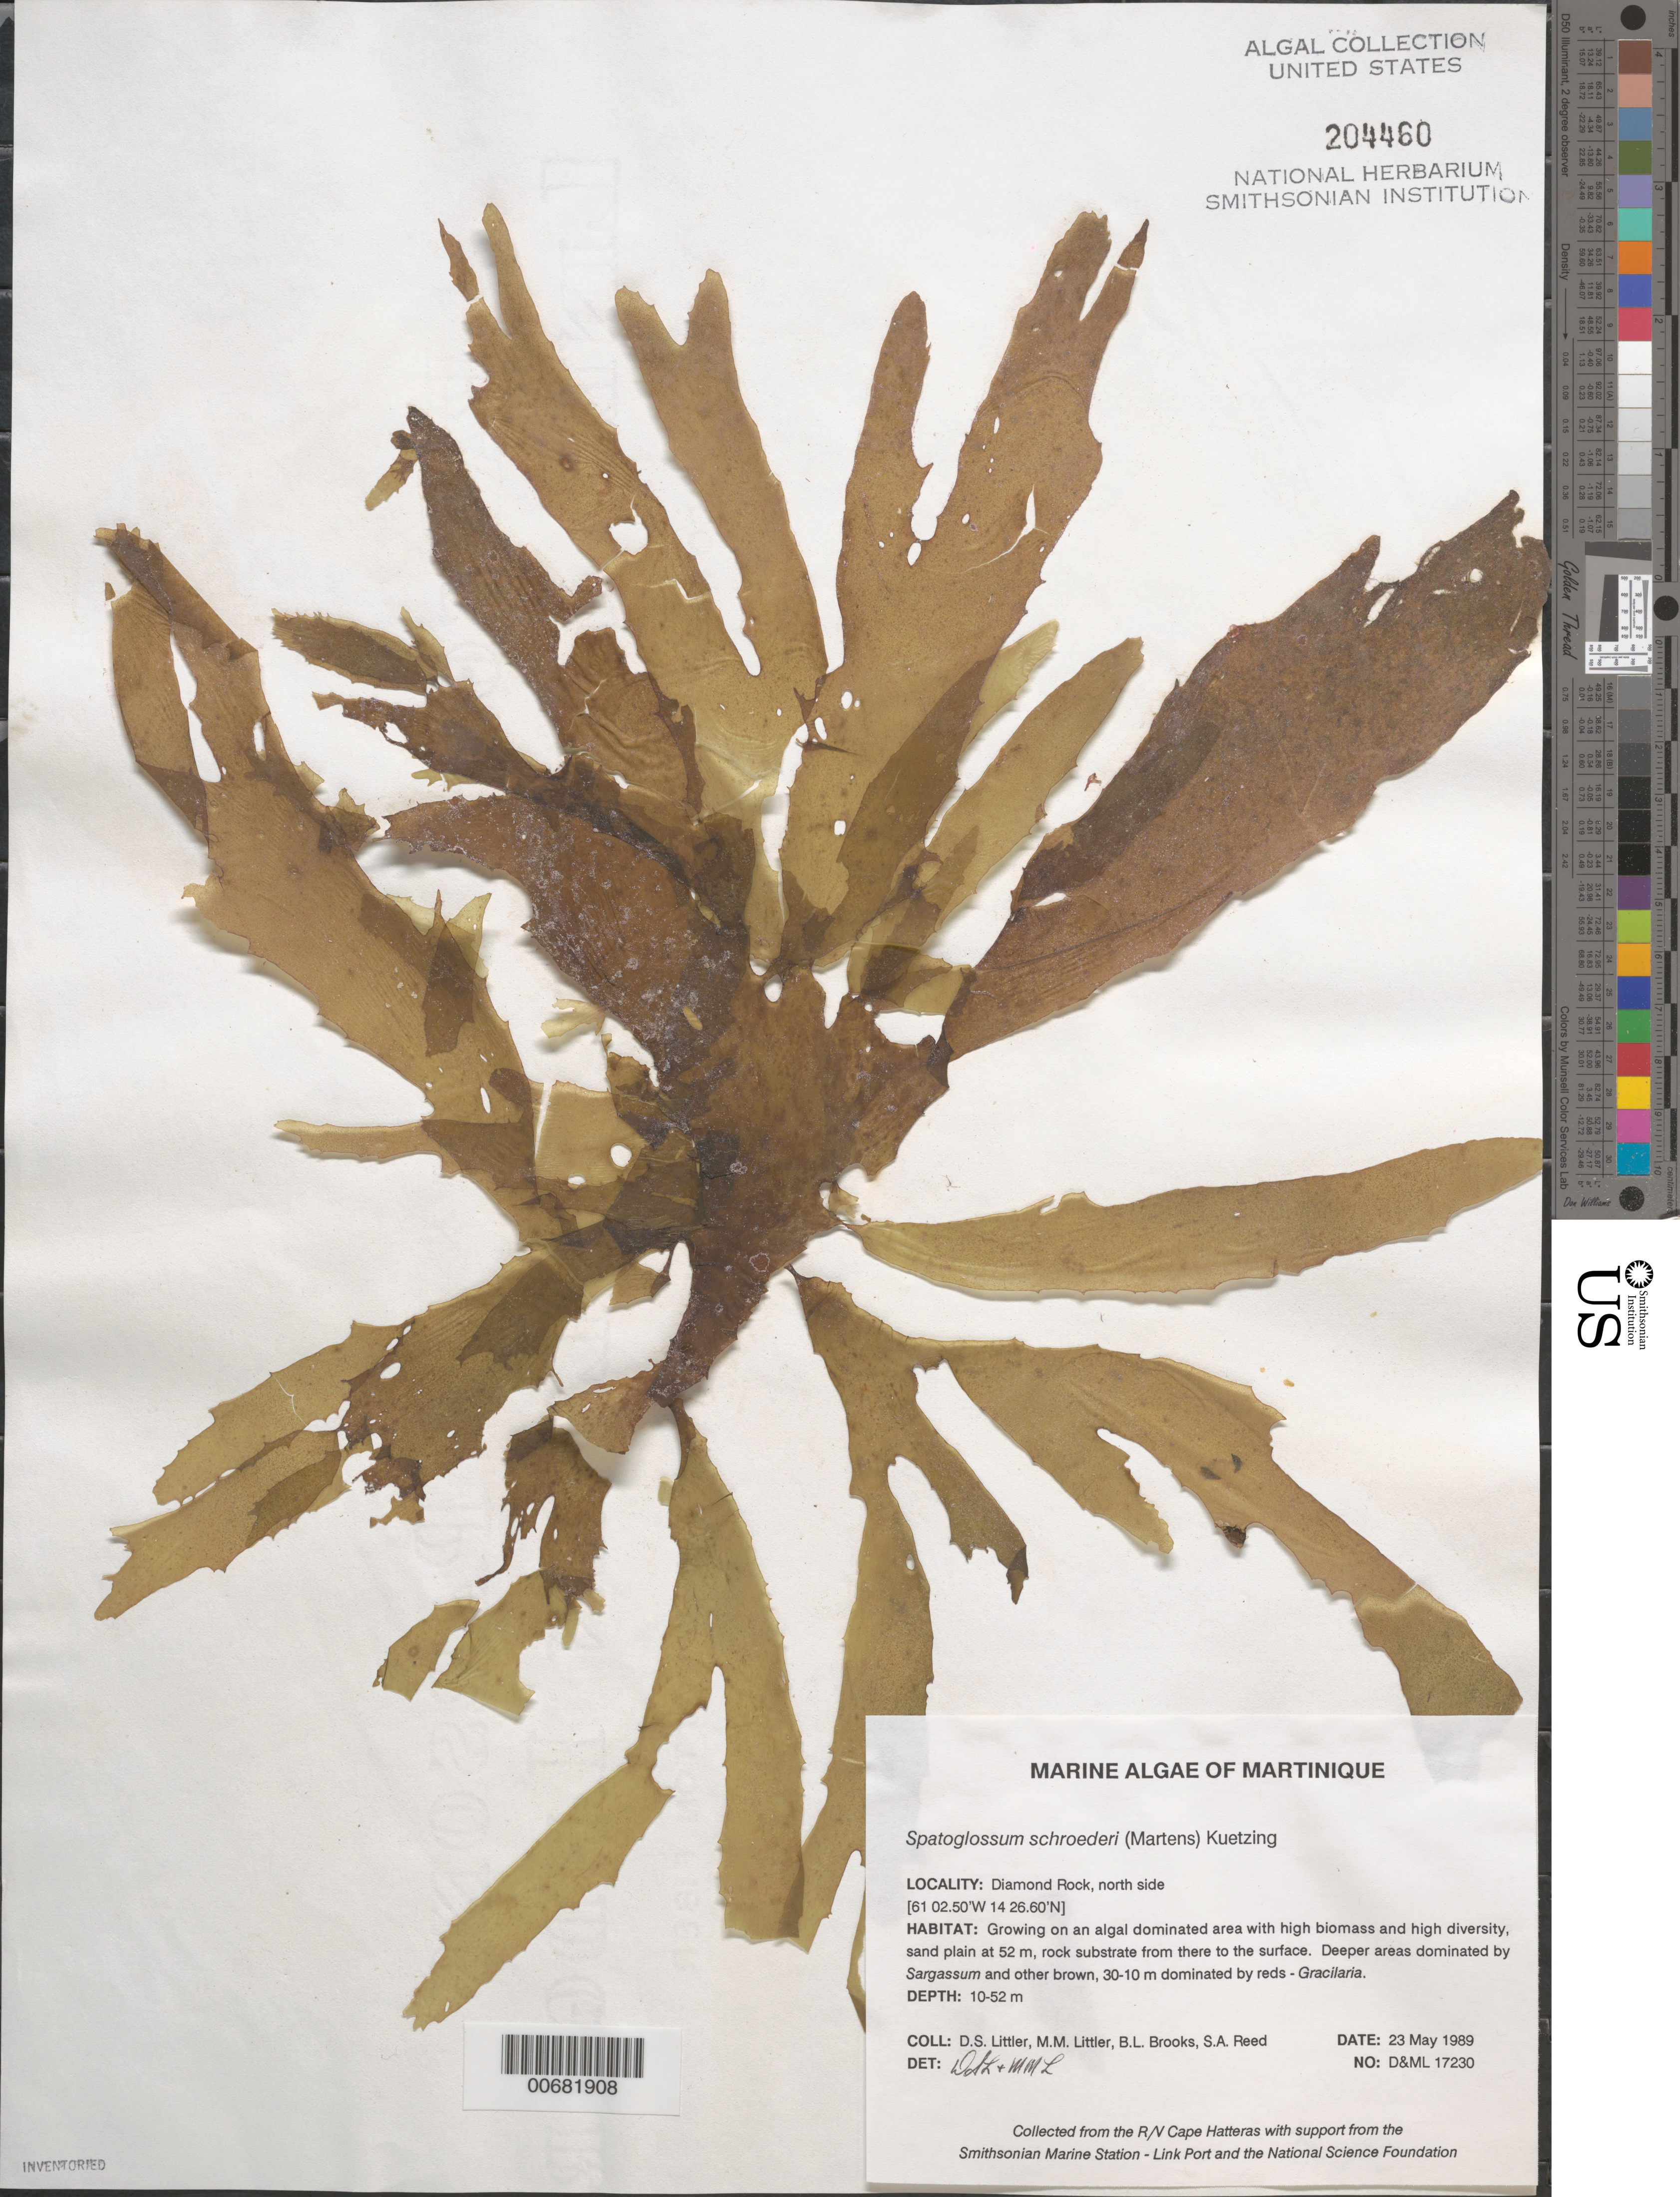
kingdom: Chromista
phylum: Ochrophyta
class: Phaeophyceae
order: Dictyotales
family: Dictyotaceae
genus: Spatoglossum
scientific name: Spatoglossum schroederi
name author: (C. Agardh) Kütz.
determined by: Littler, D. S.; Littler, M. M.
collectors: D. S. Littler, M. M. Littler, B. Brooks & S. Reed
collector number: D&ML 17230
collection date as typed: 23 May 1989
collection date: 1989-05-23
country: Martinique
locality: Diamond Rock, north side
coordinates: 14 26.60' N, 61 02.50' W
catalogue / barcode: US 204460